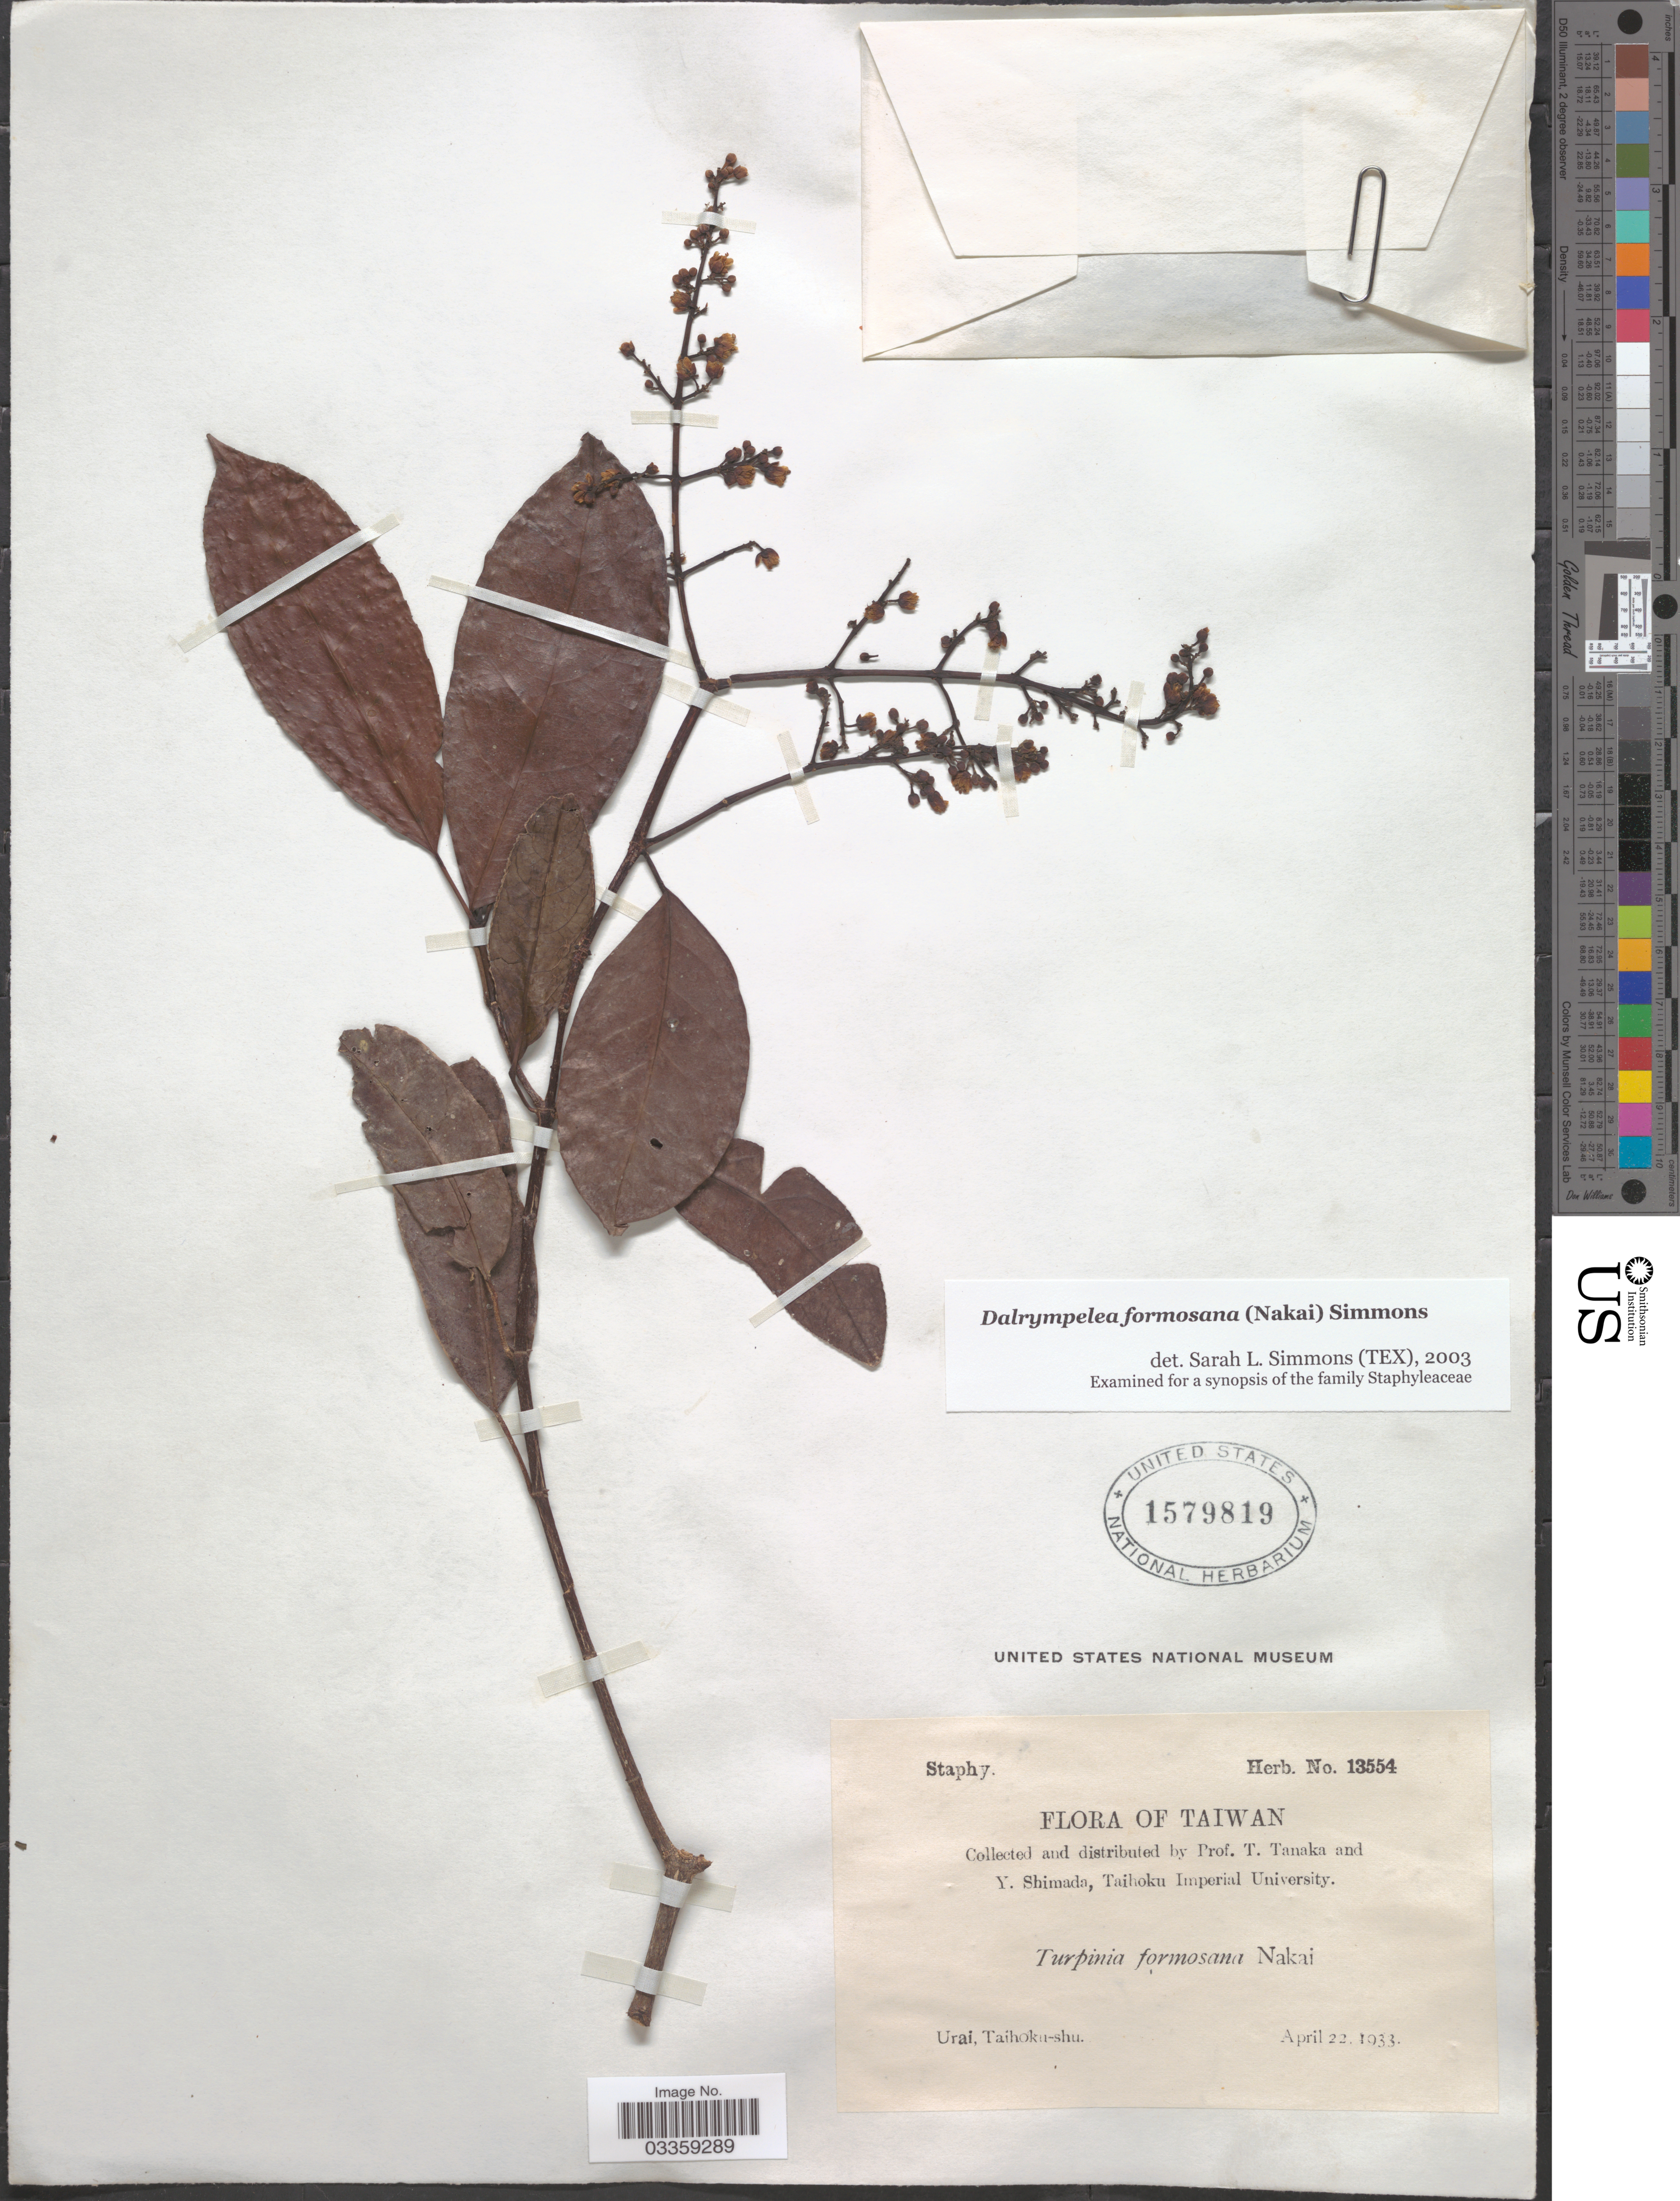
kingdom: Plantae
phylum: Tracheophyta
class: Magnoliopsida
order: Crossosomatales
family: Staphyleaceae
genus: Turpinia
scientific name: Turpinia formosana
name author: Nakai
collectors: T. Tanaka & Y. Shimada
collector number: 13554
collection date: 1933-04-22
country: Taiwan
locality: Urai, Taihoku-shu.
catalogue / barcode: US 1579819